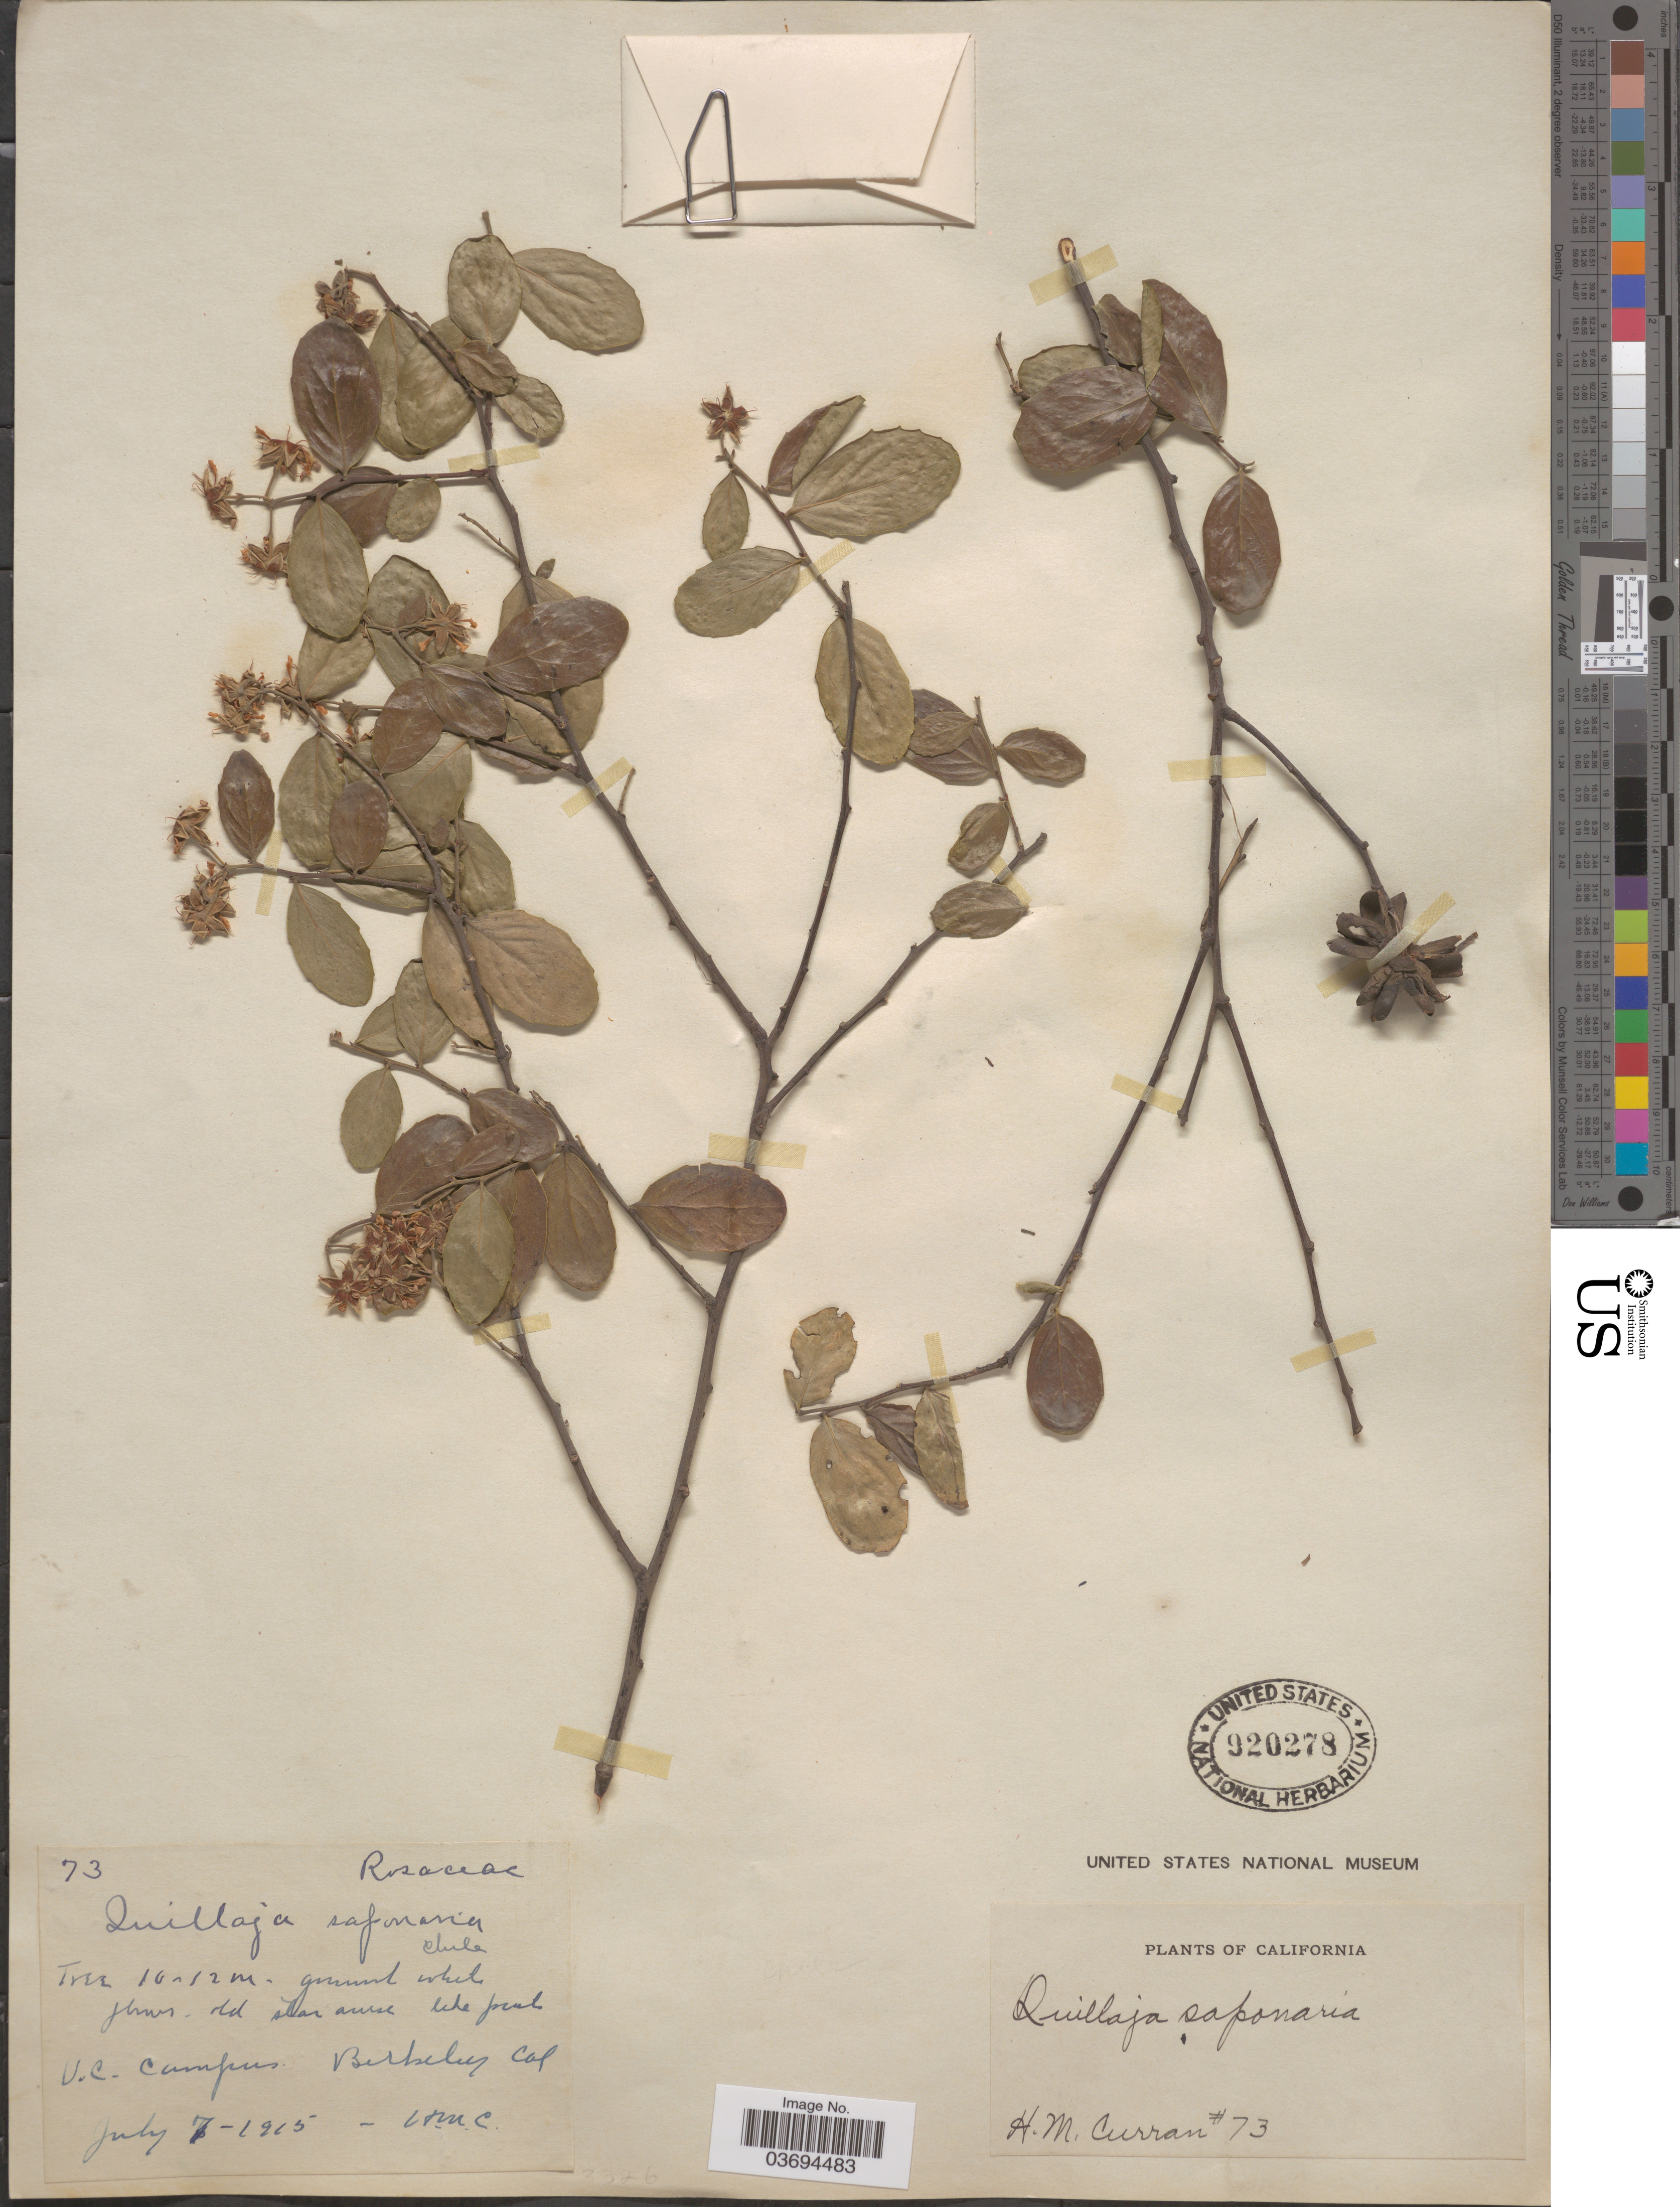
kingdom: Plantae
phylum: Tracheophyta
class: Magnoliopsida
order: Fabales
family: Quillajaceae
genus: Quillaja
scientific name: Quillaja saponaria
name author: Molina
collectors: H. M. Curran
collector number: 73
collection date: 1915-07-07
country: United States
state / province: California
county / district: Alameda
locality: U.C. Campus. Berkeley.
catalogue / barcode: US 920278